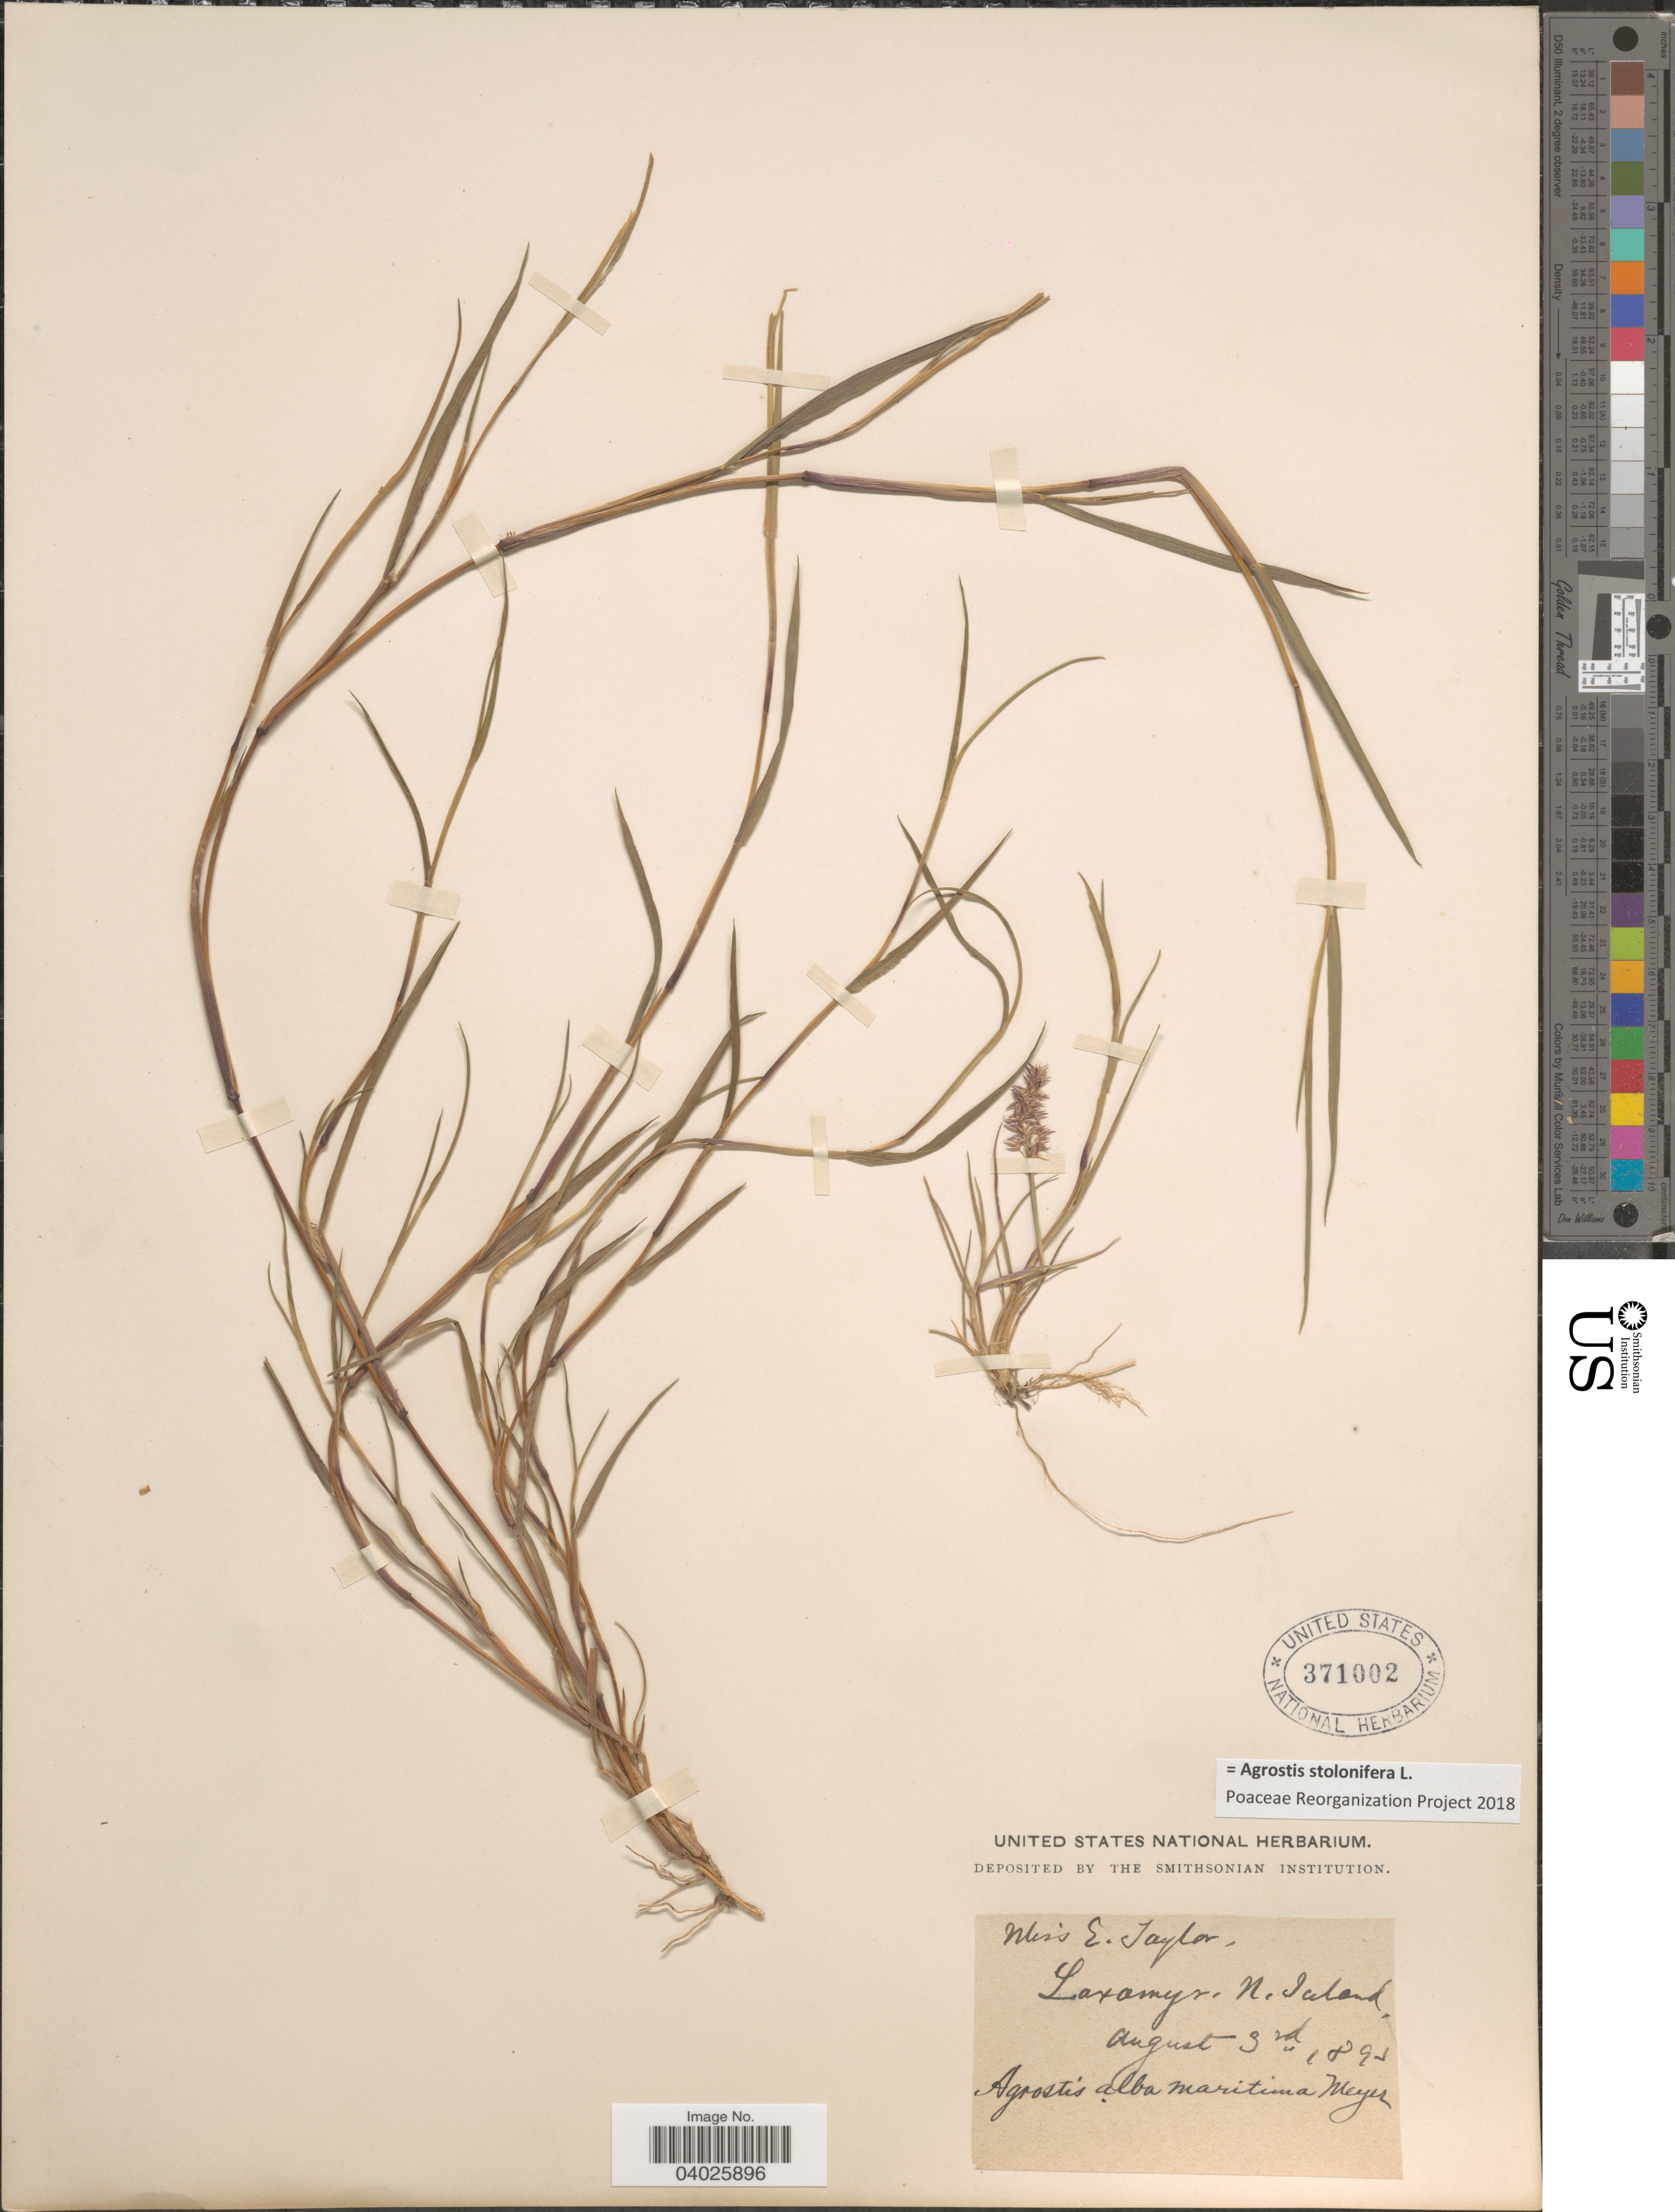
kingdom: Plantae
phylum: Tracheophyta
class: Liliopsida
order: Poales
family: Poaceae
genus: Agrostis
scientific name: Agrostis stolonifera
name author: L.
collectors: E. Taylor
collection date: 1895-08-03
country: Iceland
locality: Laxamyr. N. Iceland.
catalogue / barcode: US 371002